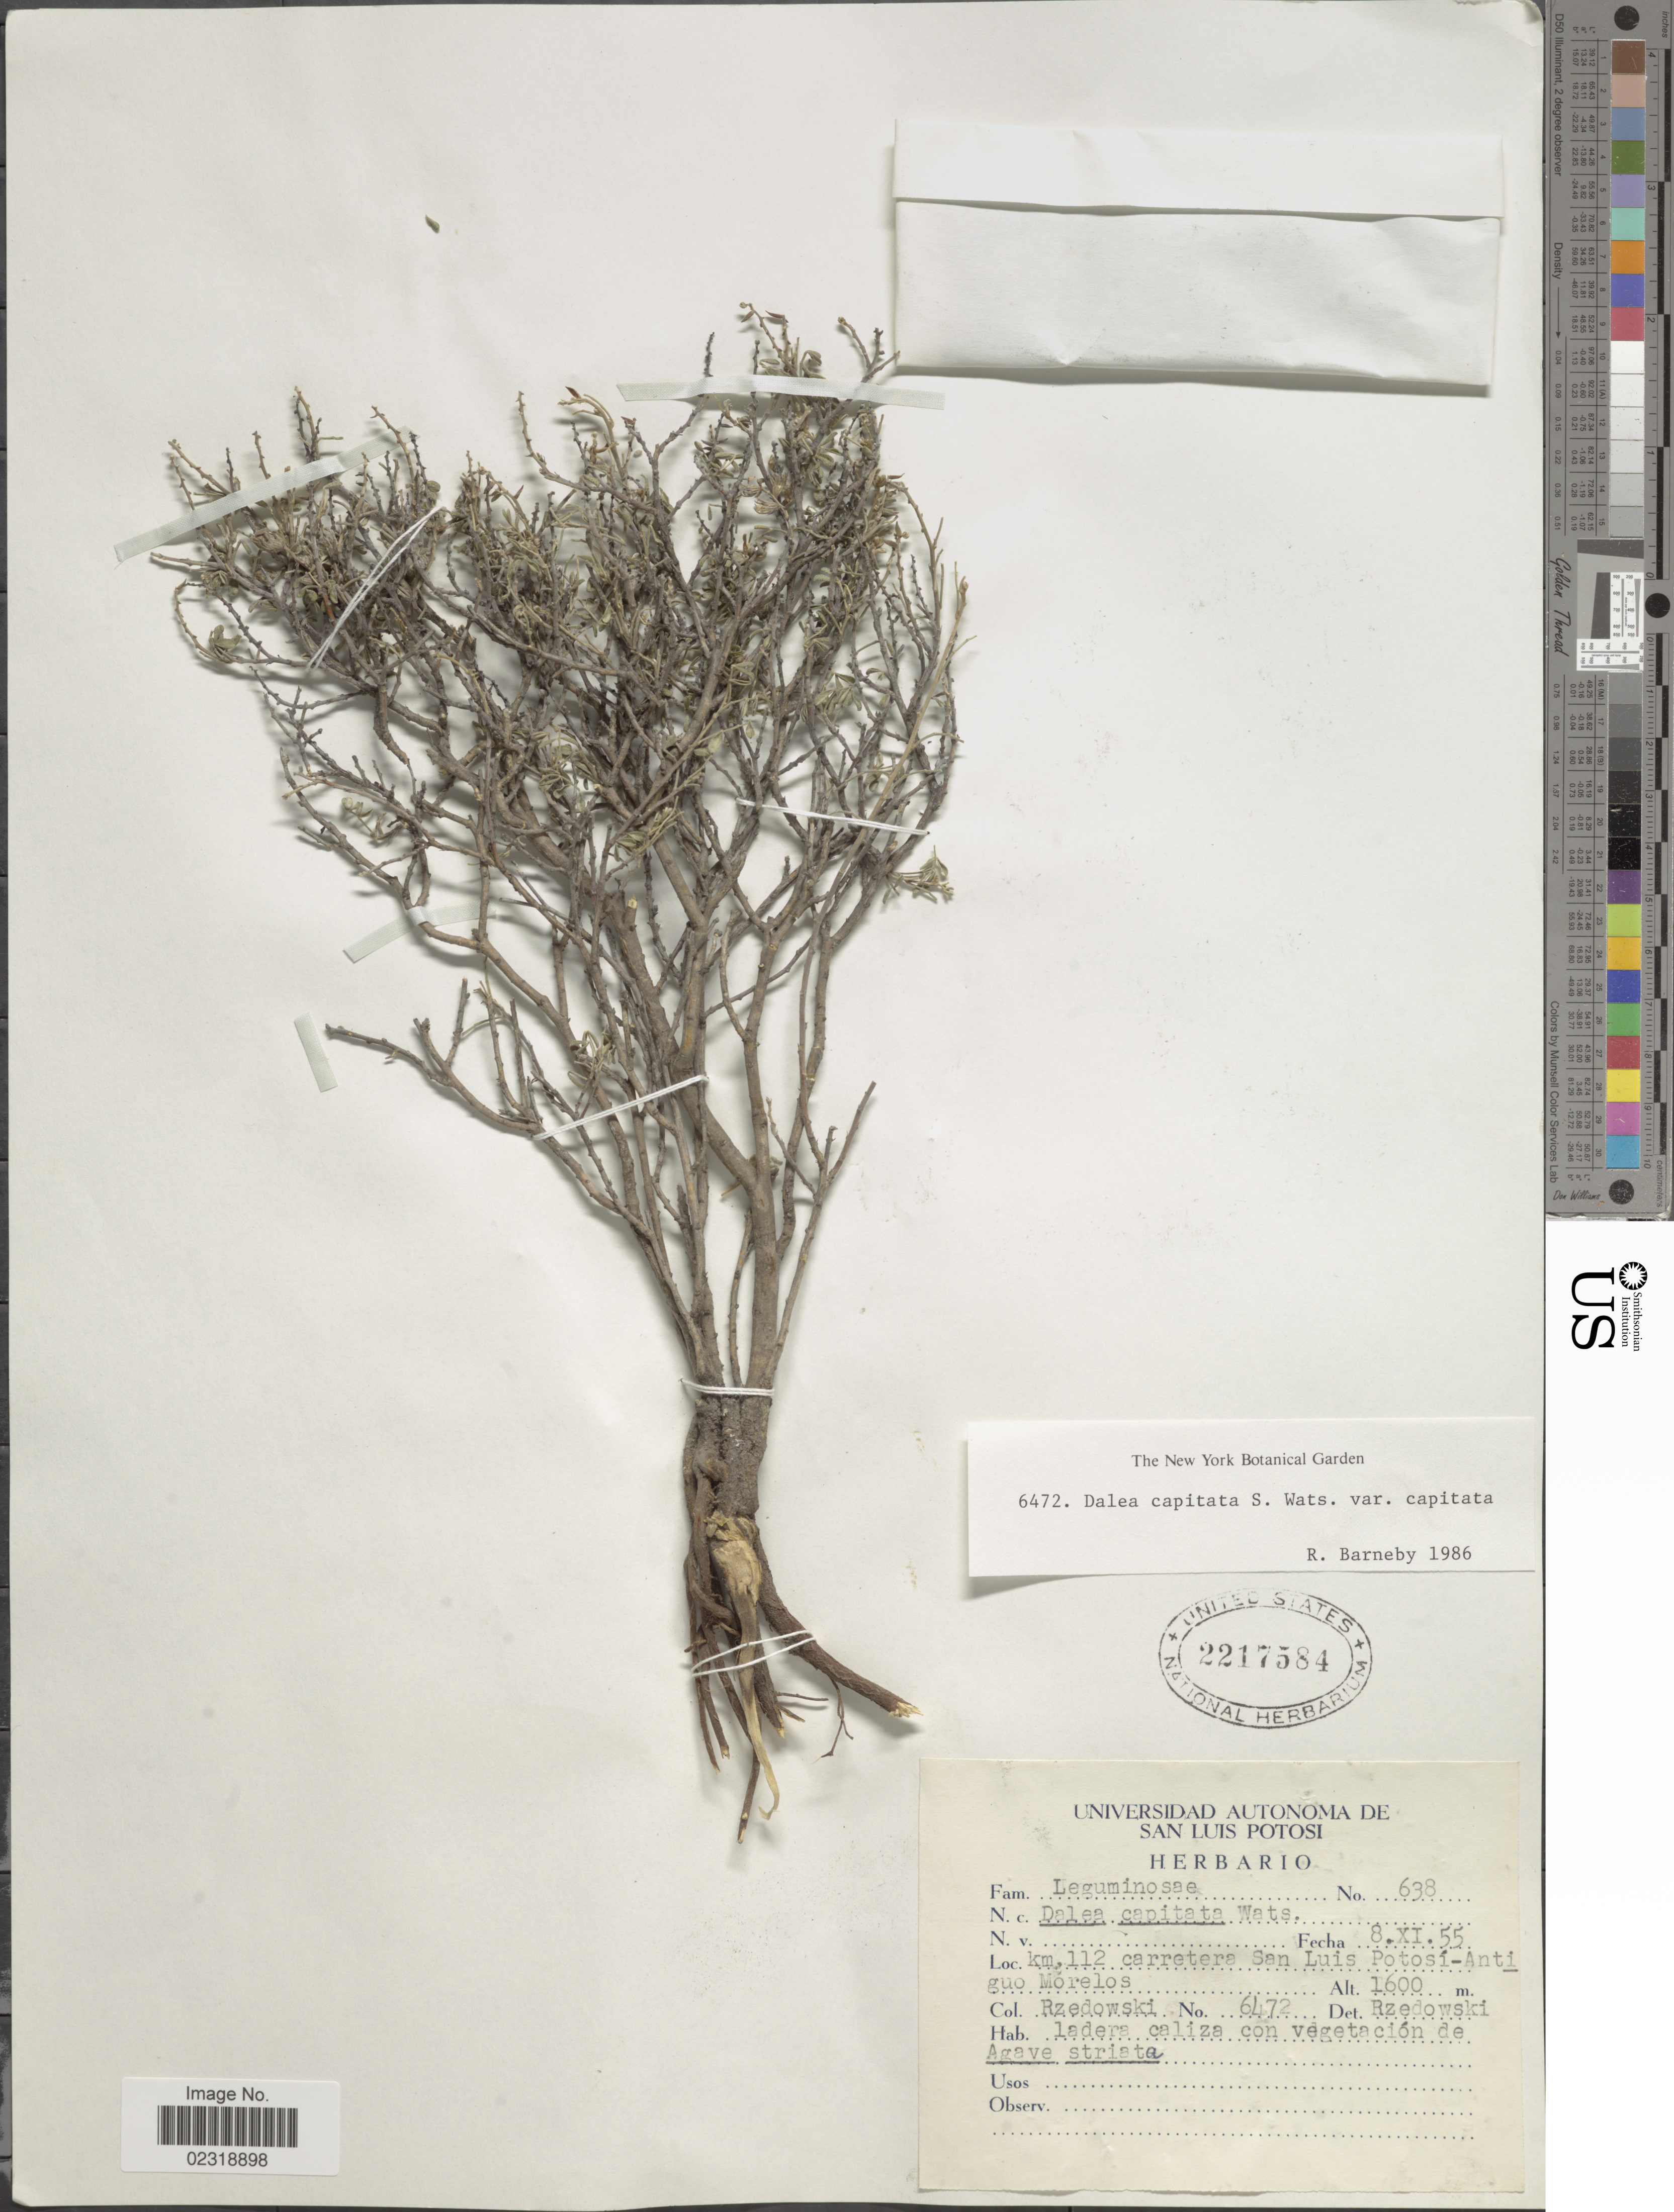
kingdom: Plantae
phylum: Tracheophyta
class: Magnoliopsida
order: Fabales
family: Fabaceae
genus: Dalea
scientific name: Dalea capitata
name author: S. Watson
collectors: Rzedowski, --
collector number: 6472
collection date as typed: Transcribed d/m/y: 8/11/55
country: Mexico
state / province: Morelos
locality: Km. 112 carretera San Luis Potosi-Antiguo Morelos [unsure placement].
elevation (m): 1600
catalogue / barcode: US 2217584